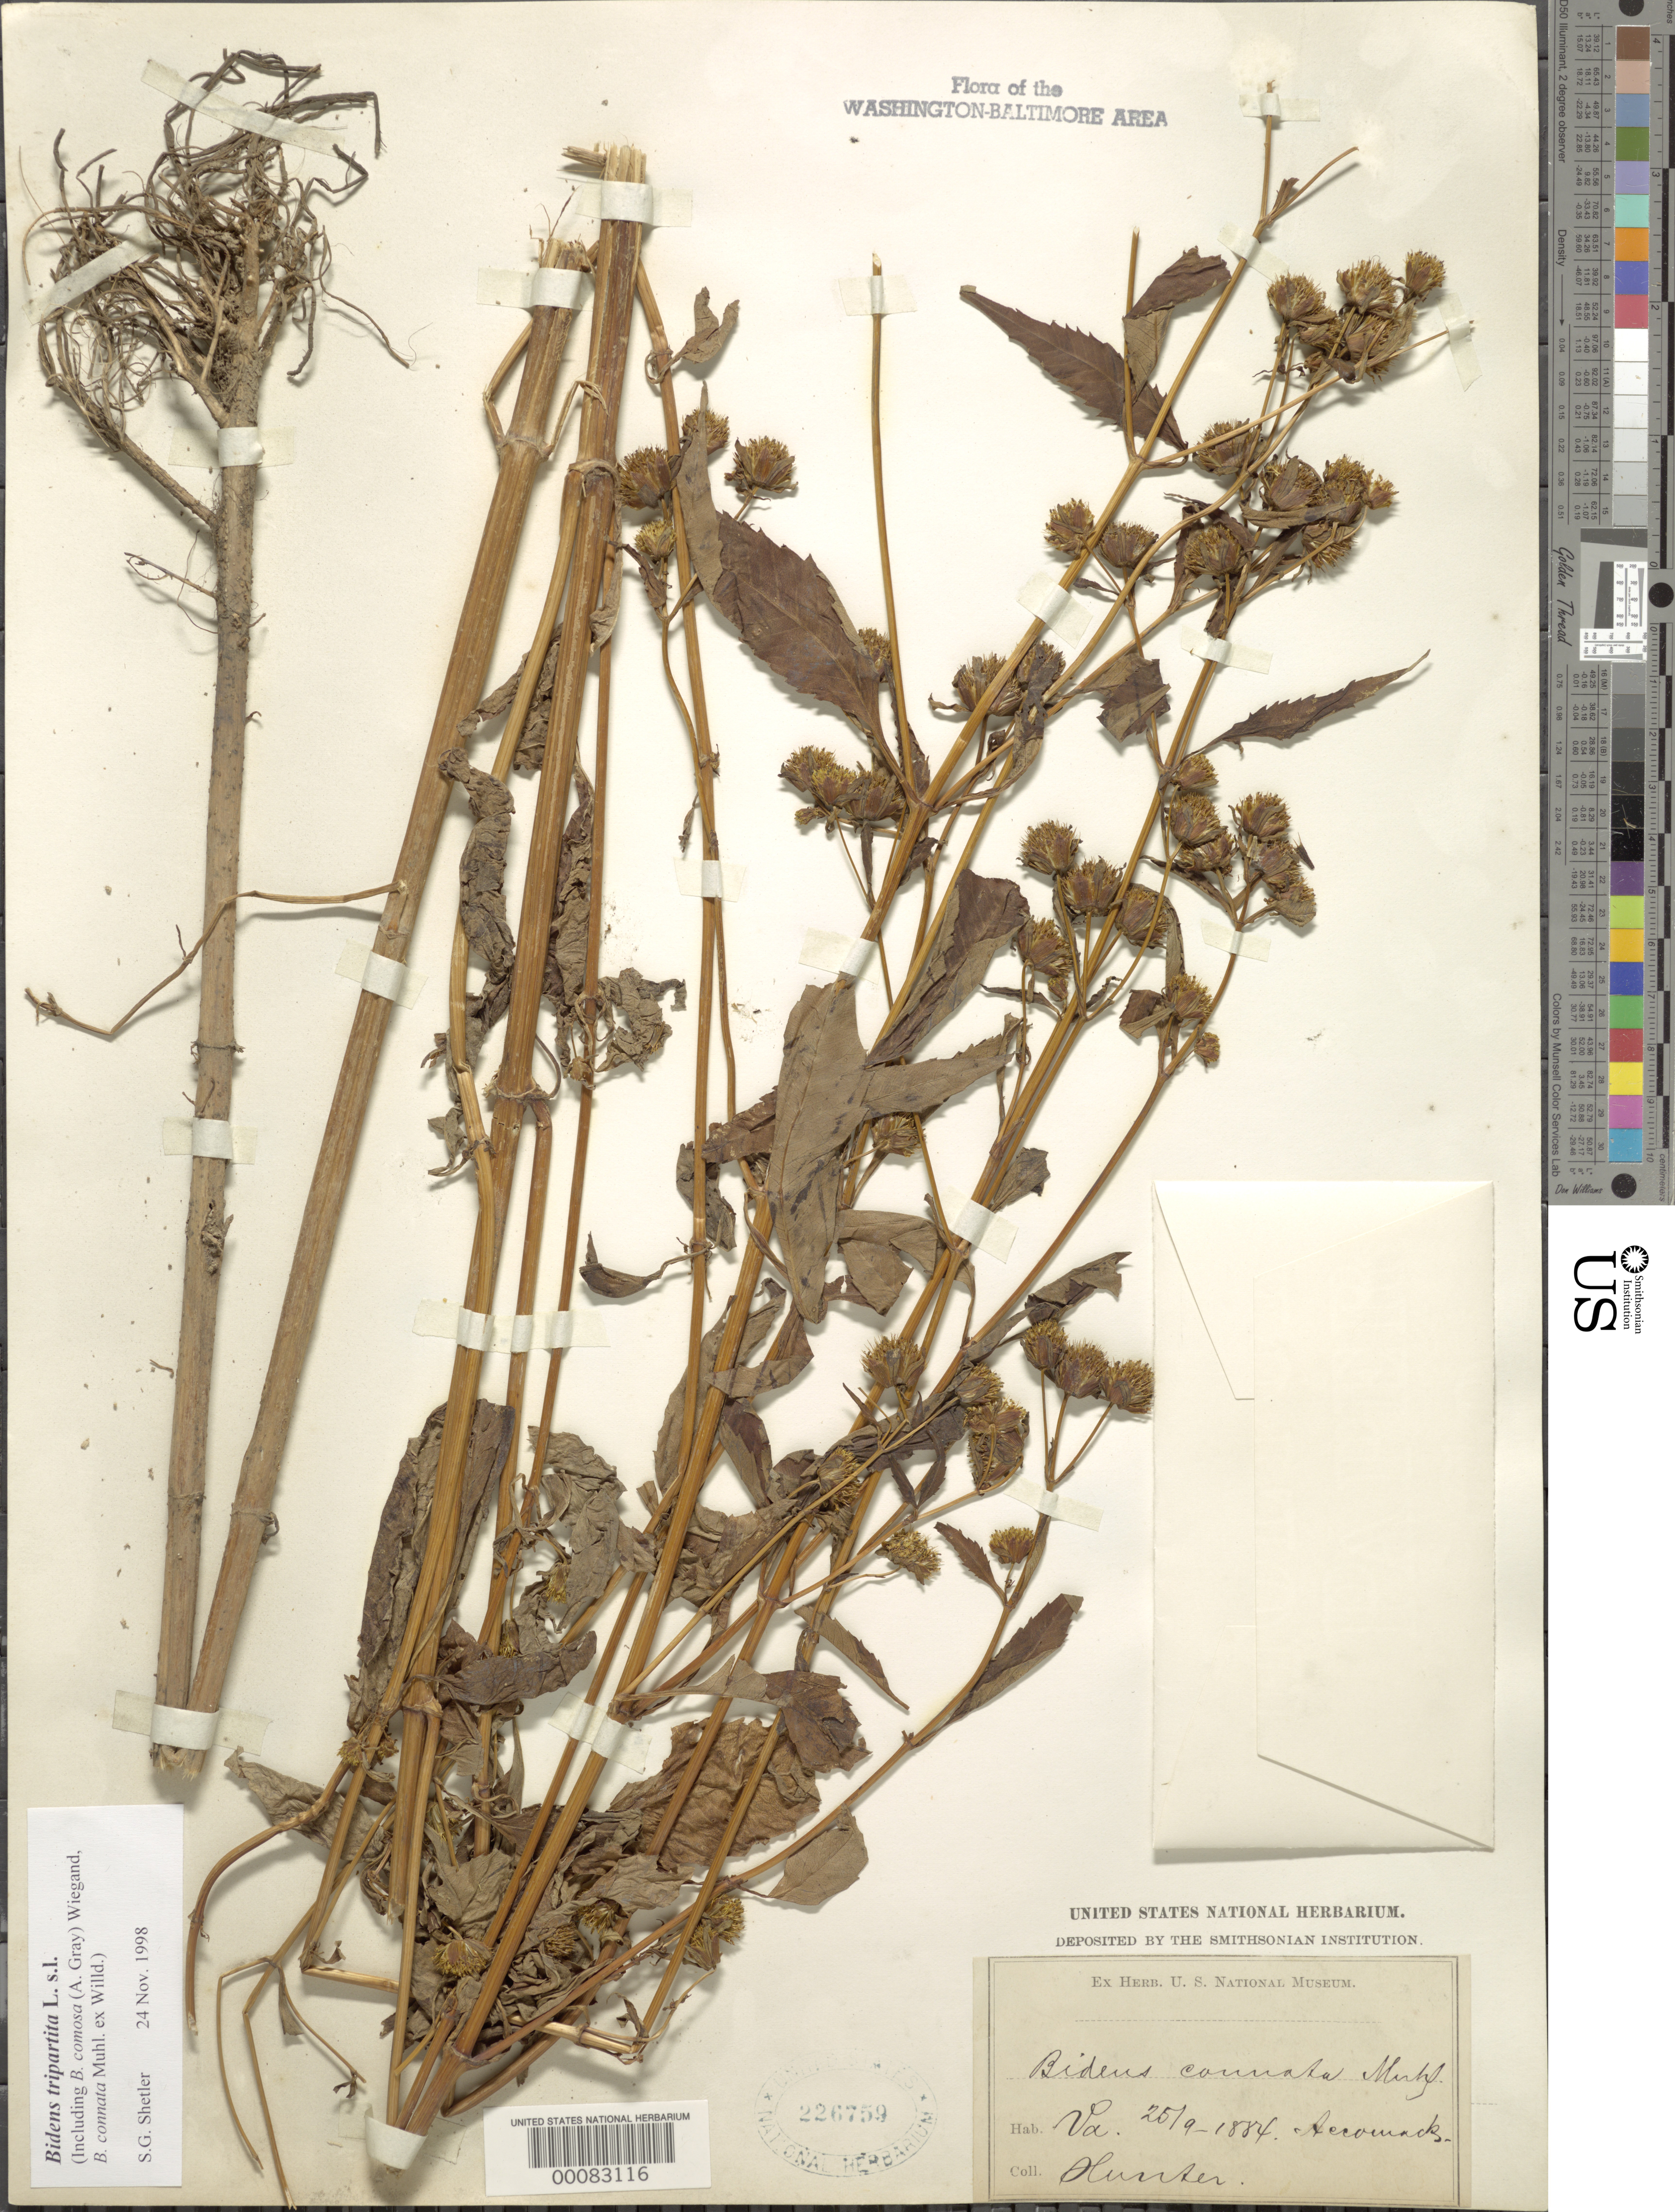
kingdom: Plantae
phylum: Tracheophyta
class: Magnoliopsida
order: Asterales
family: Asteraceae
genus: Bidens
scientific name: Bidens tripartita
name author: L.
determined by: Shetler, Stanwyn G., (US), NMNH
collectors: W. Hunter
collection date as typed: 25 Sep 1884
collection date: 1884-09-25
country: United States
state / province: Virginia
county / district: Accomack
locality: Accomack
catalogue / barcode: US 226759